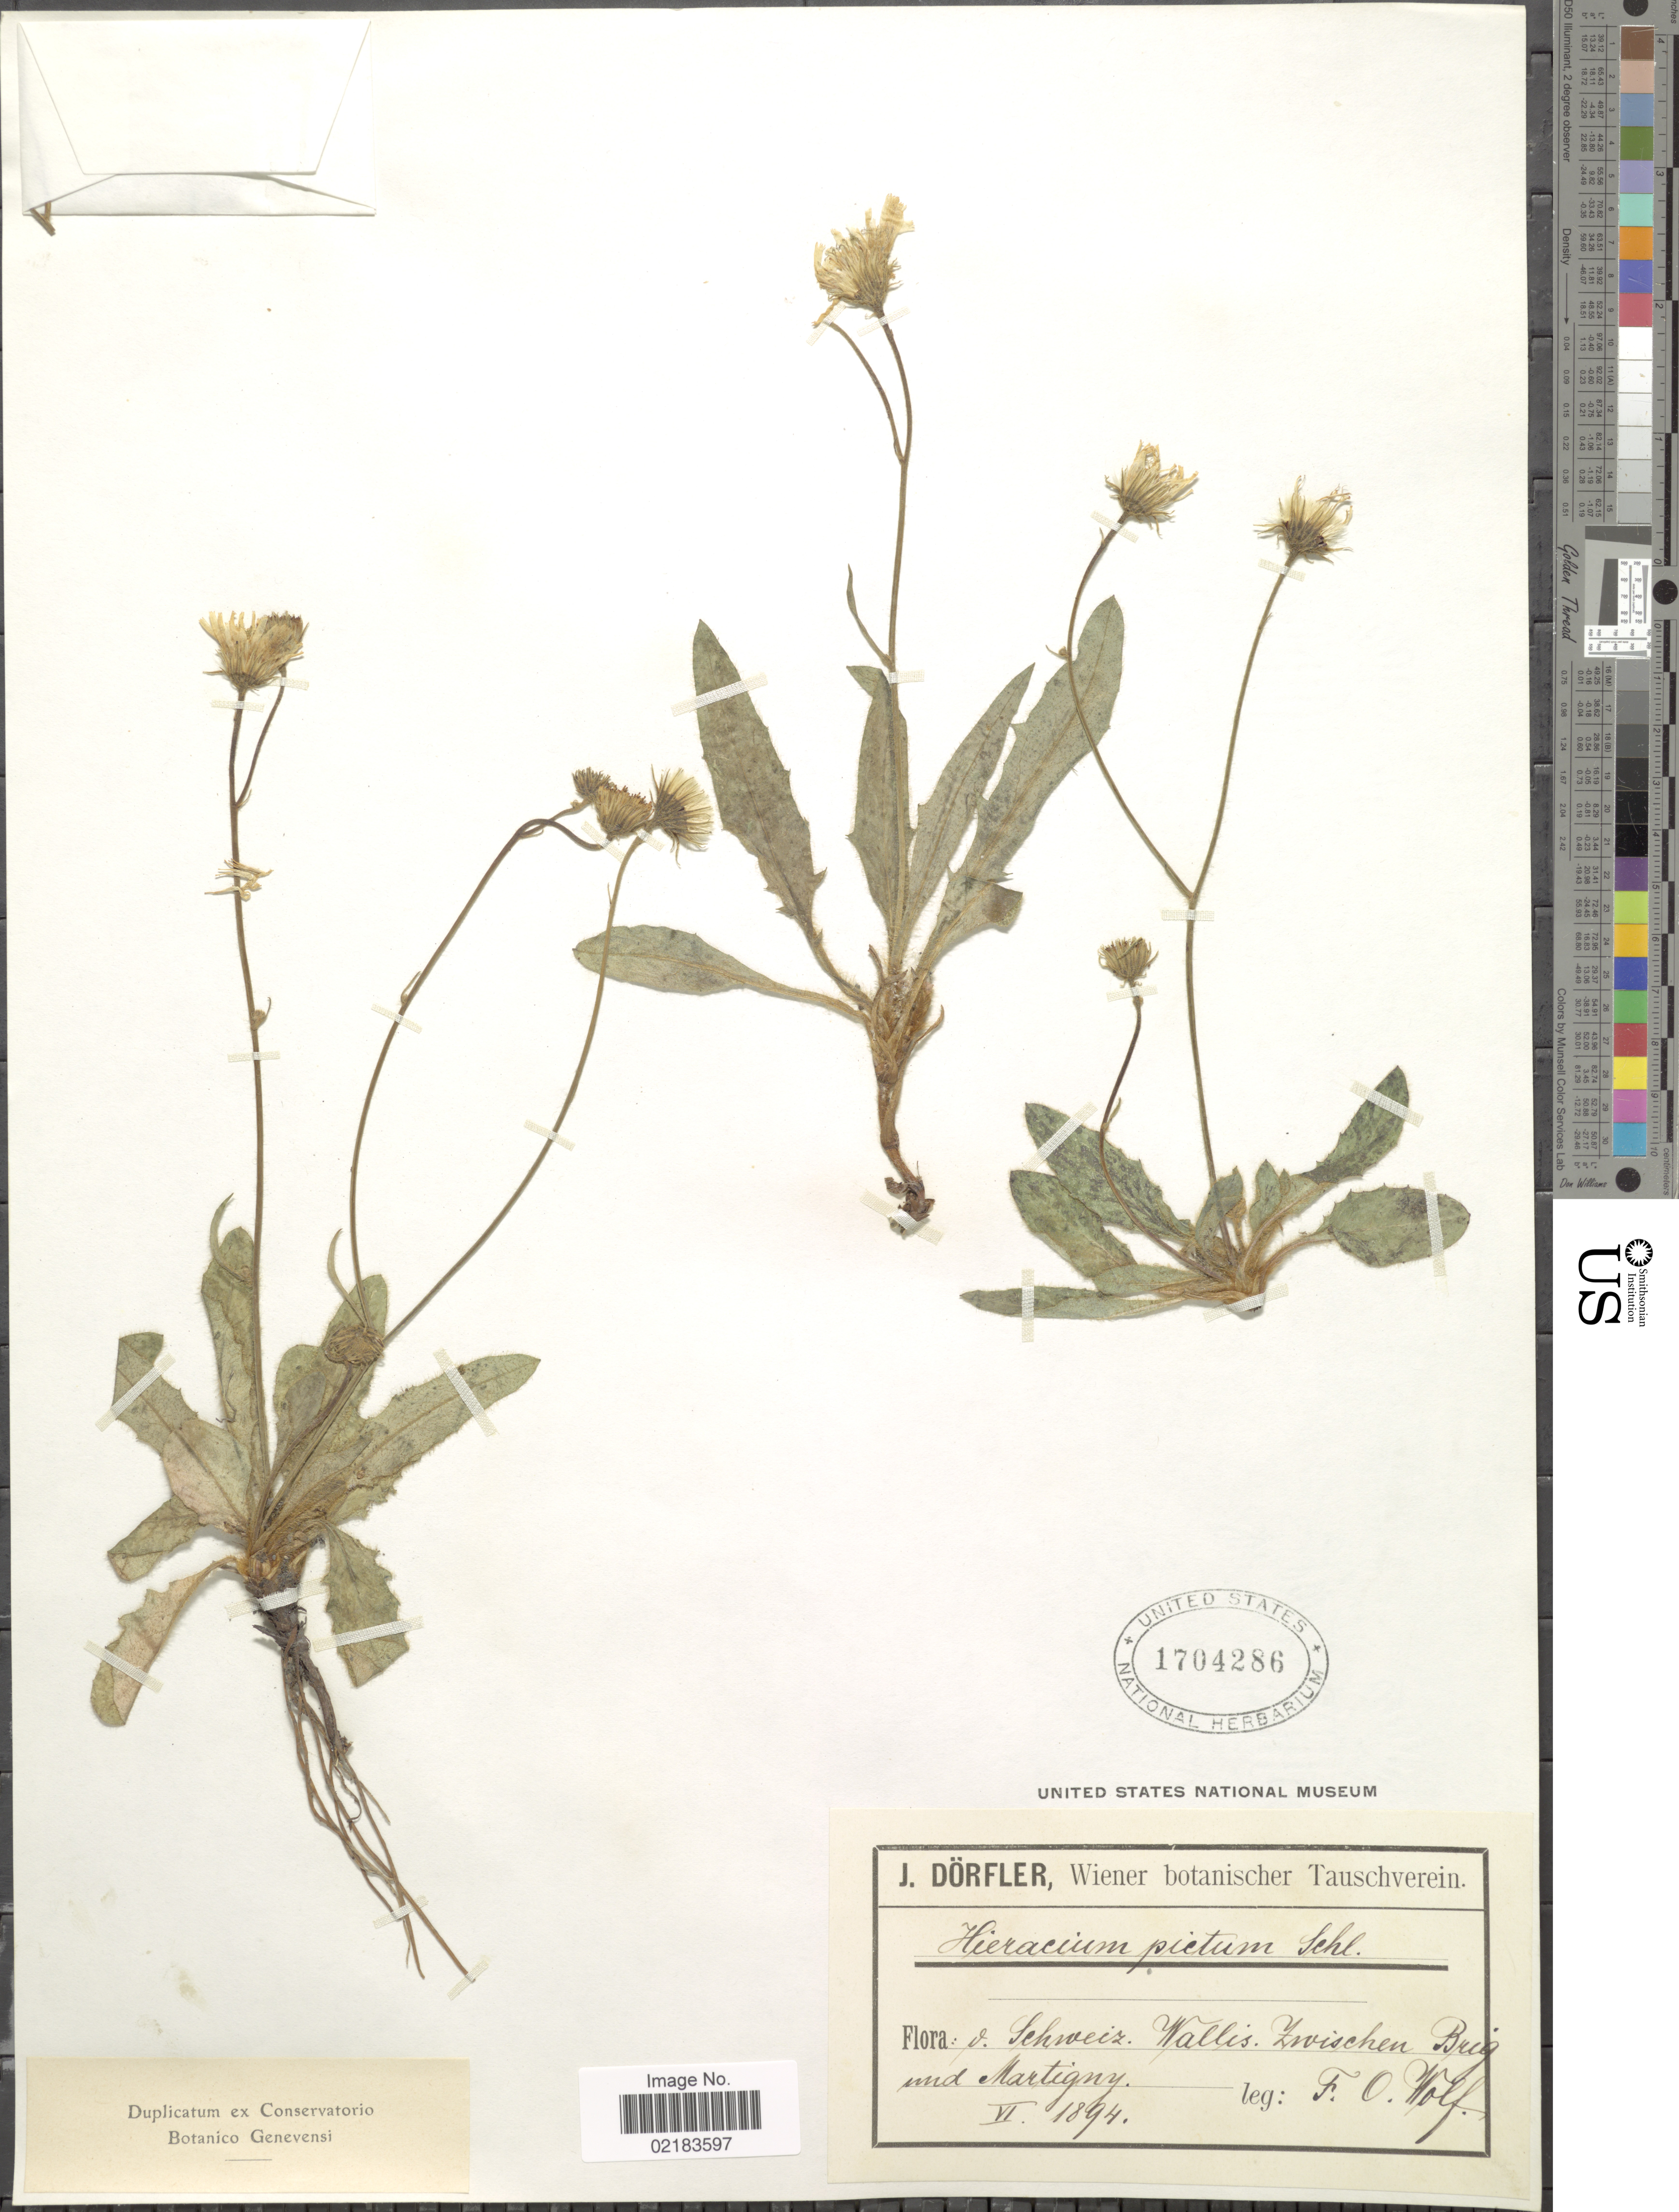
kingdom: Plantae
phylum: Tracheophyta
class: Magnoliopsida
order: Asterales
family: Asteraceae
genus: Hieracium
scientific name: Hieracium pictum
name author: Pers.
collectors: F. Wolf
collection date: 1894-06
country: Switzerland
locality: Wallis, Zwischen Brig und Martigny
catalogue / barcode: US 1704286